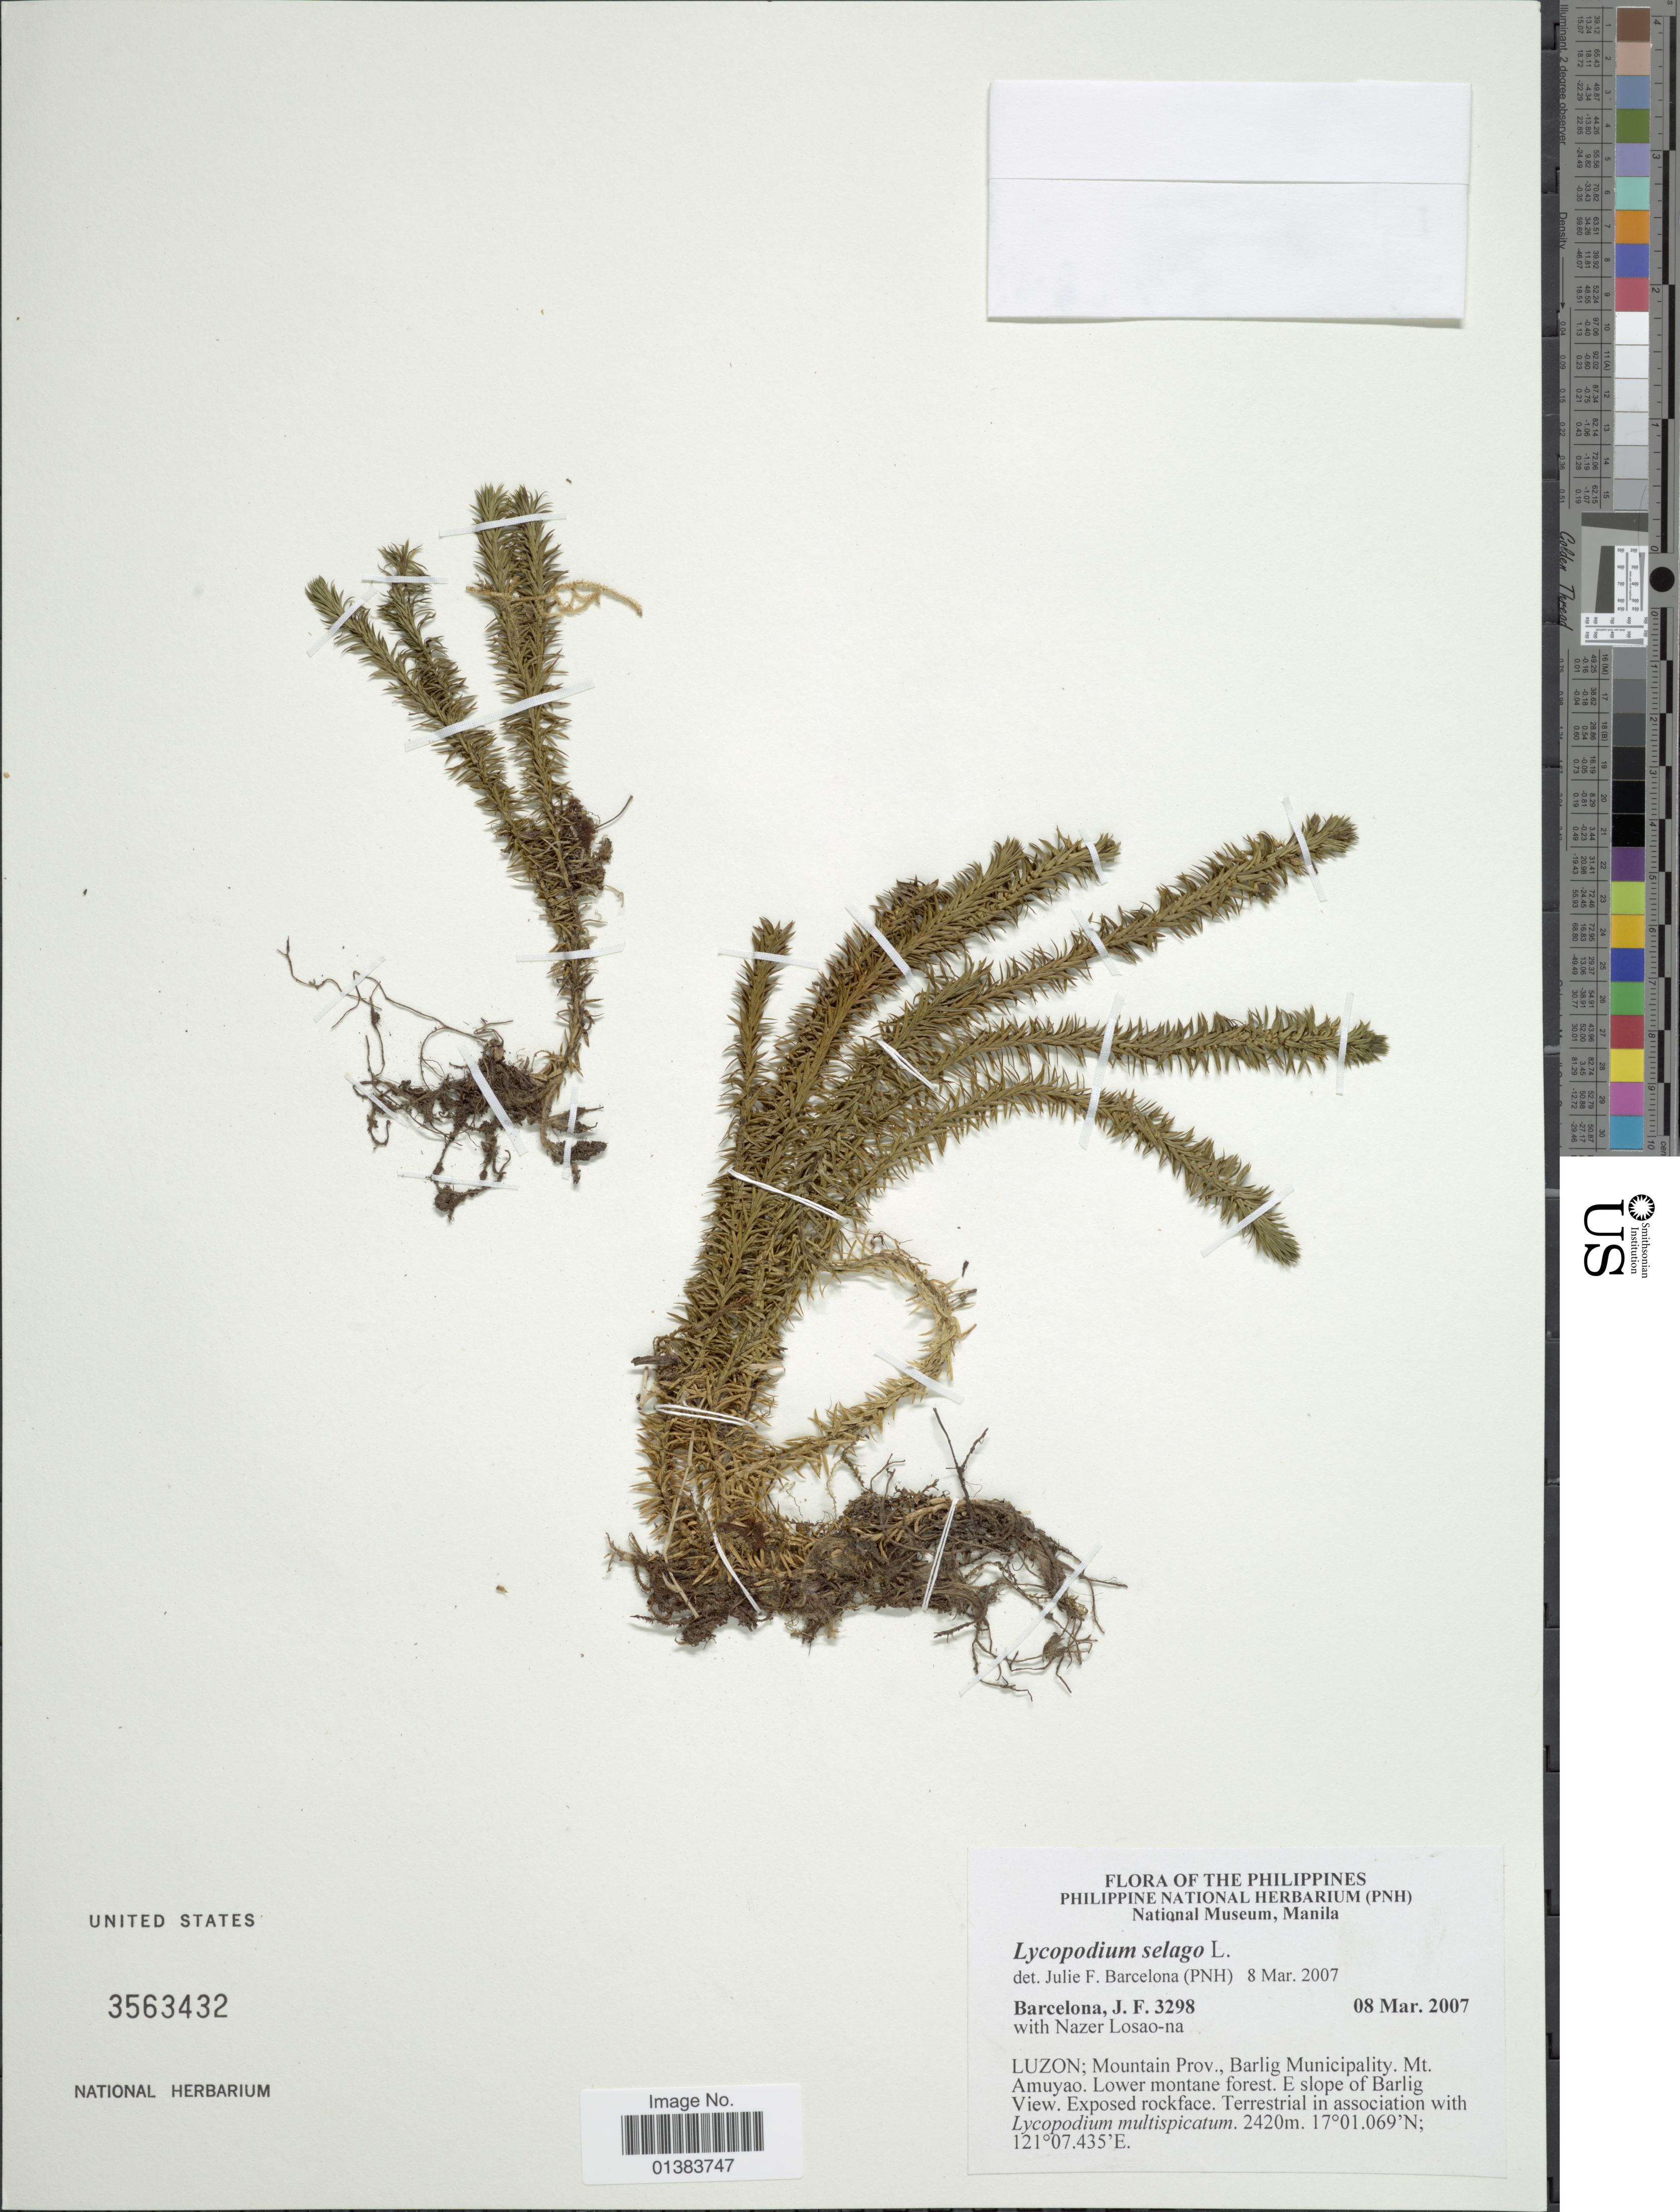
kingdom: Plantae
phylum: Tracheophyta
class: Lycopodiopsida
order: Lycopodiales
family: Lycopodiaceae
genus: Huperzia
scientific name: Huperzia selago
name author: (L.) Bernh. ex Schrank & Mart.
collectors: J. F. Barcelona & N. Losao-na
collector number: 3298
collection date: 2007-03-08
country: Philippines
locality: Luzon; Mountain Prov., Barlig Municipality. Mt. Amuyao. Lower montane forest. E. slope of Barlig View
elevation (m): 2420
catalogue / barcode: US 3563432